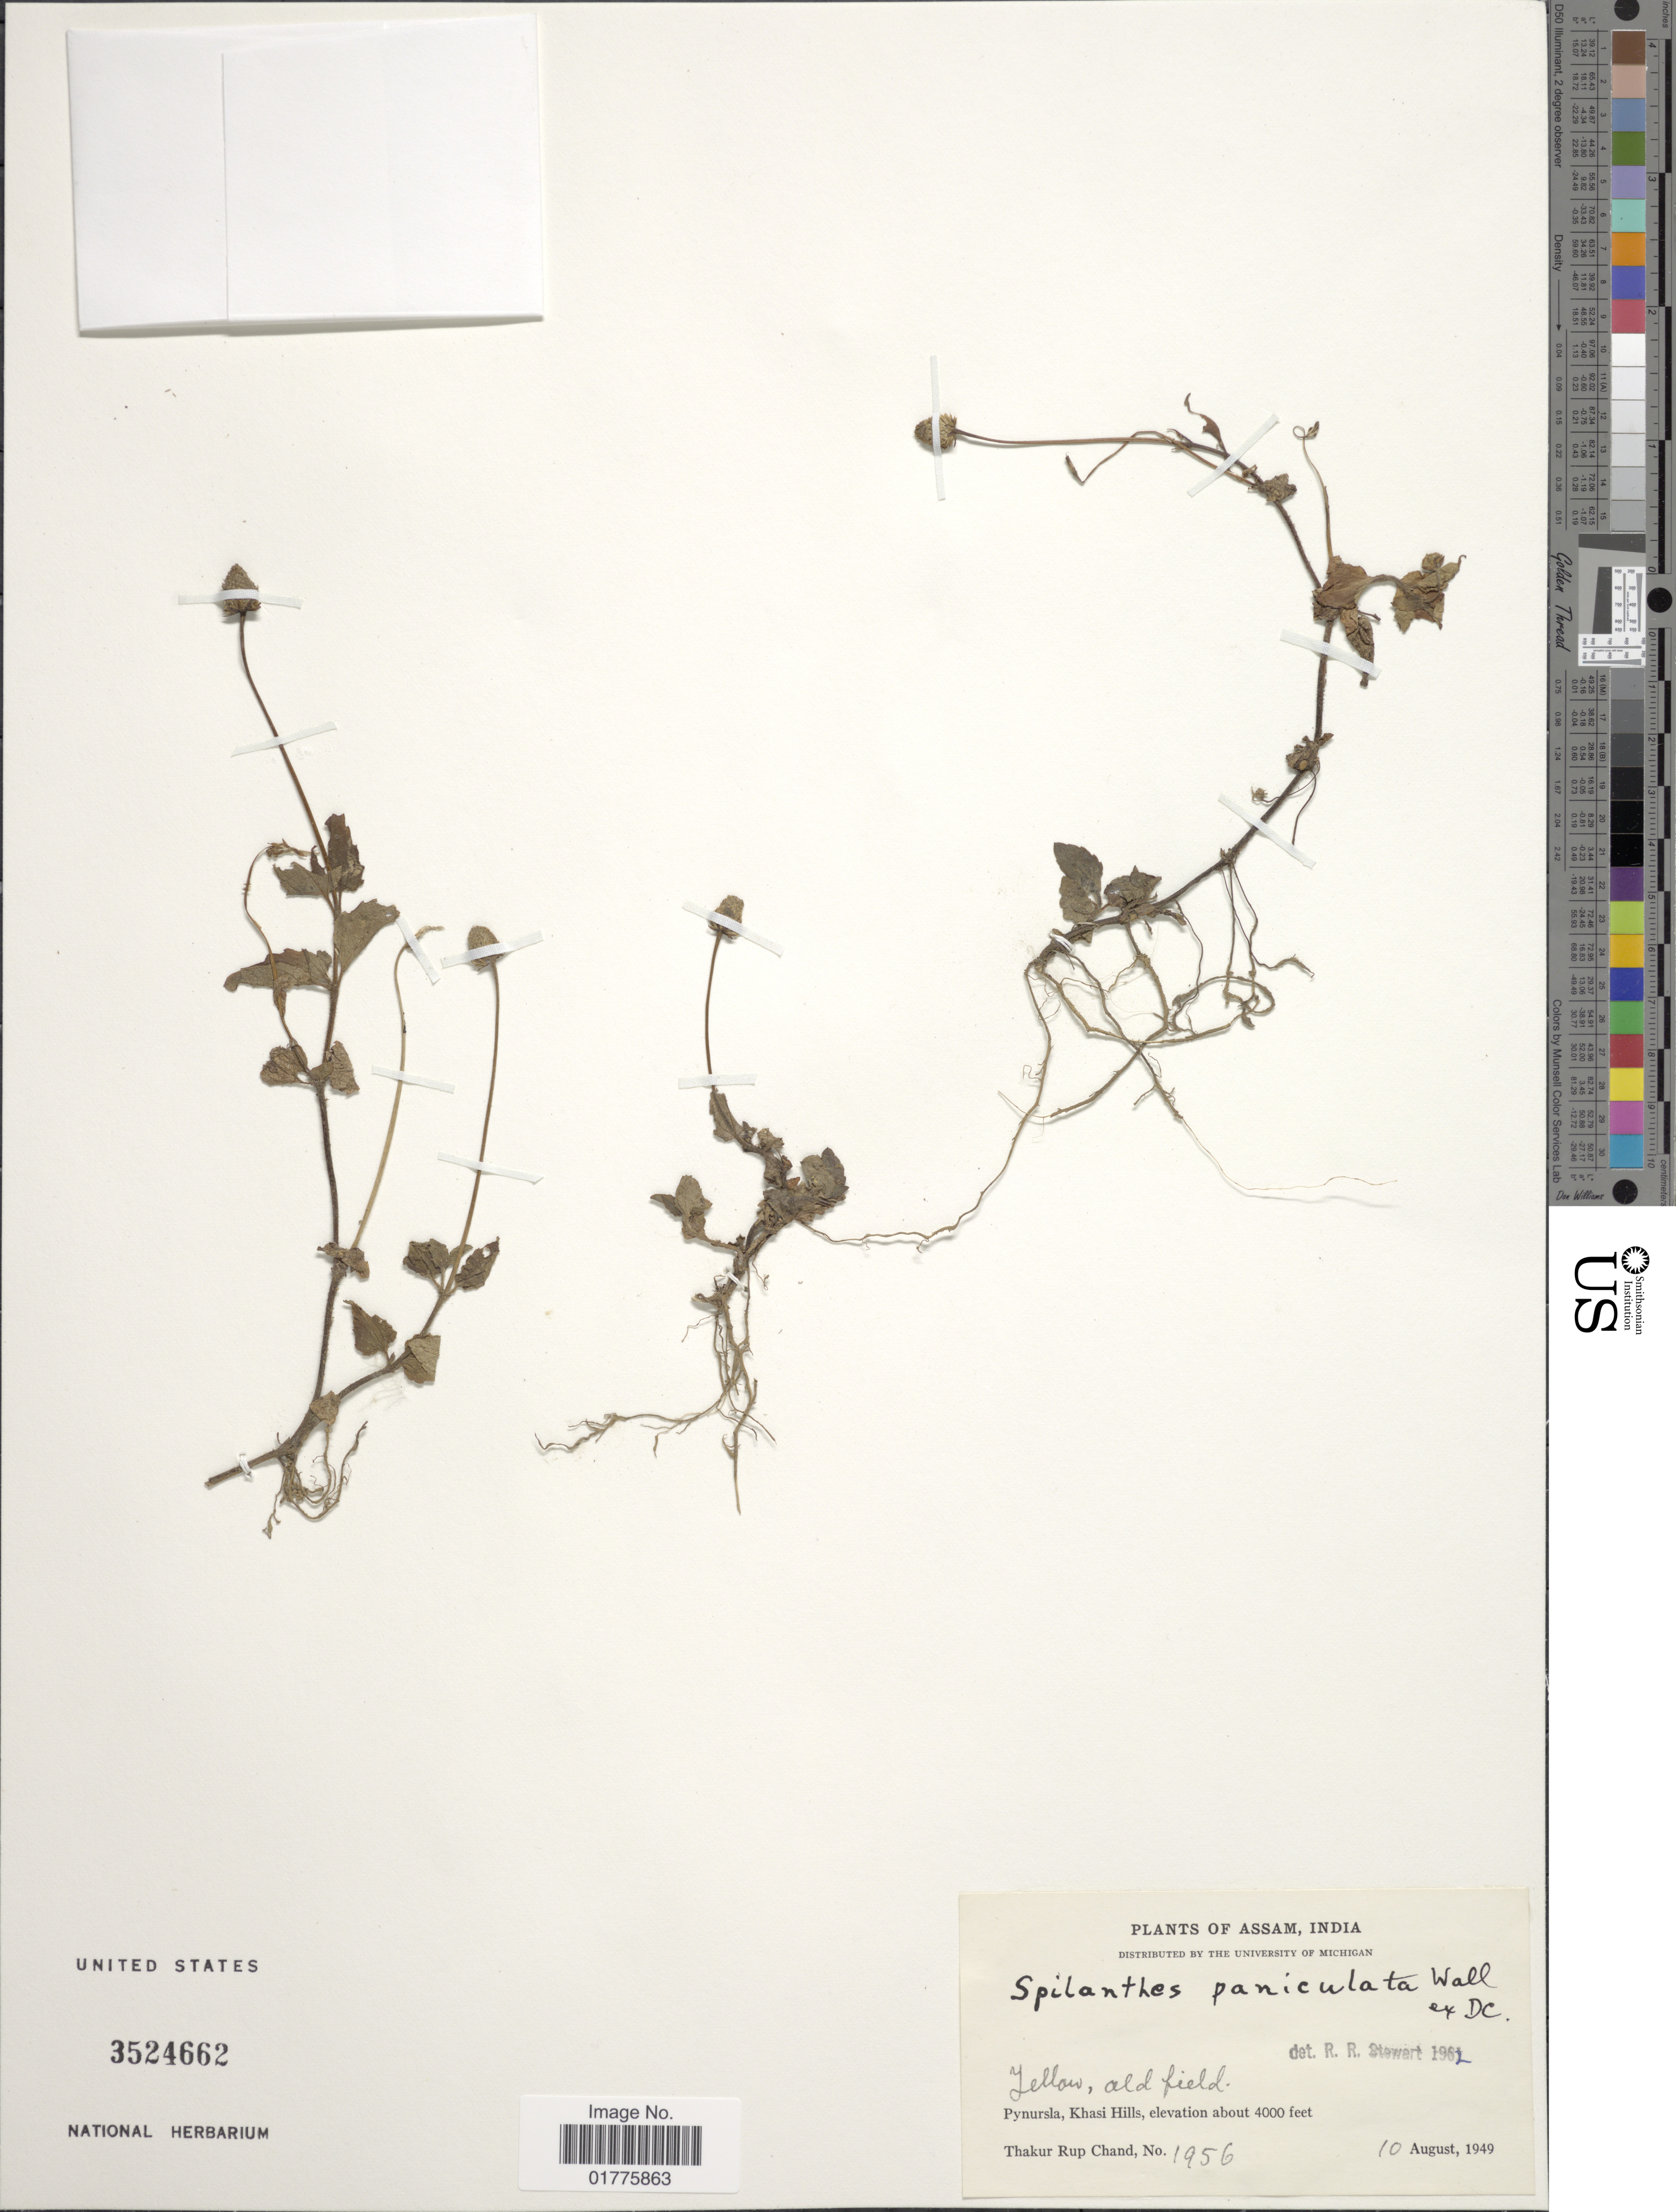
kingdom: Plantae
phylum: Tracheophyta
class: Magnoliopsida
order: Asterales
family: Asteraceae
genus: Acmella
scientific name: Acmella paniculata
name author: (Wall. ex DC.) R.K. Jansen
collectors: T. R. Chand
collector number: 1956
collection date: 1949-08-10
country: India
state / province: Meghalaya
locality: Pynursla, Khasi Hills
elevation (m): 1219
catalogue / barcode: US 3524662